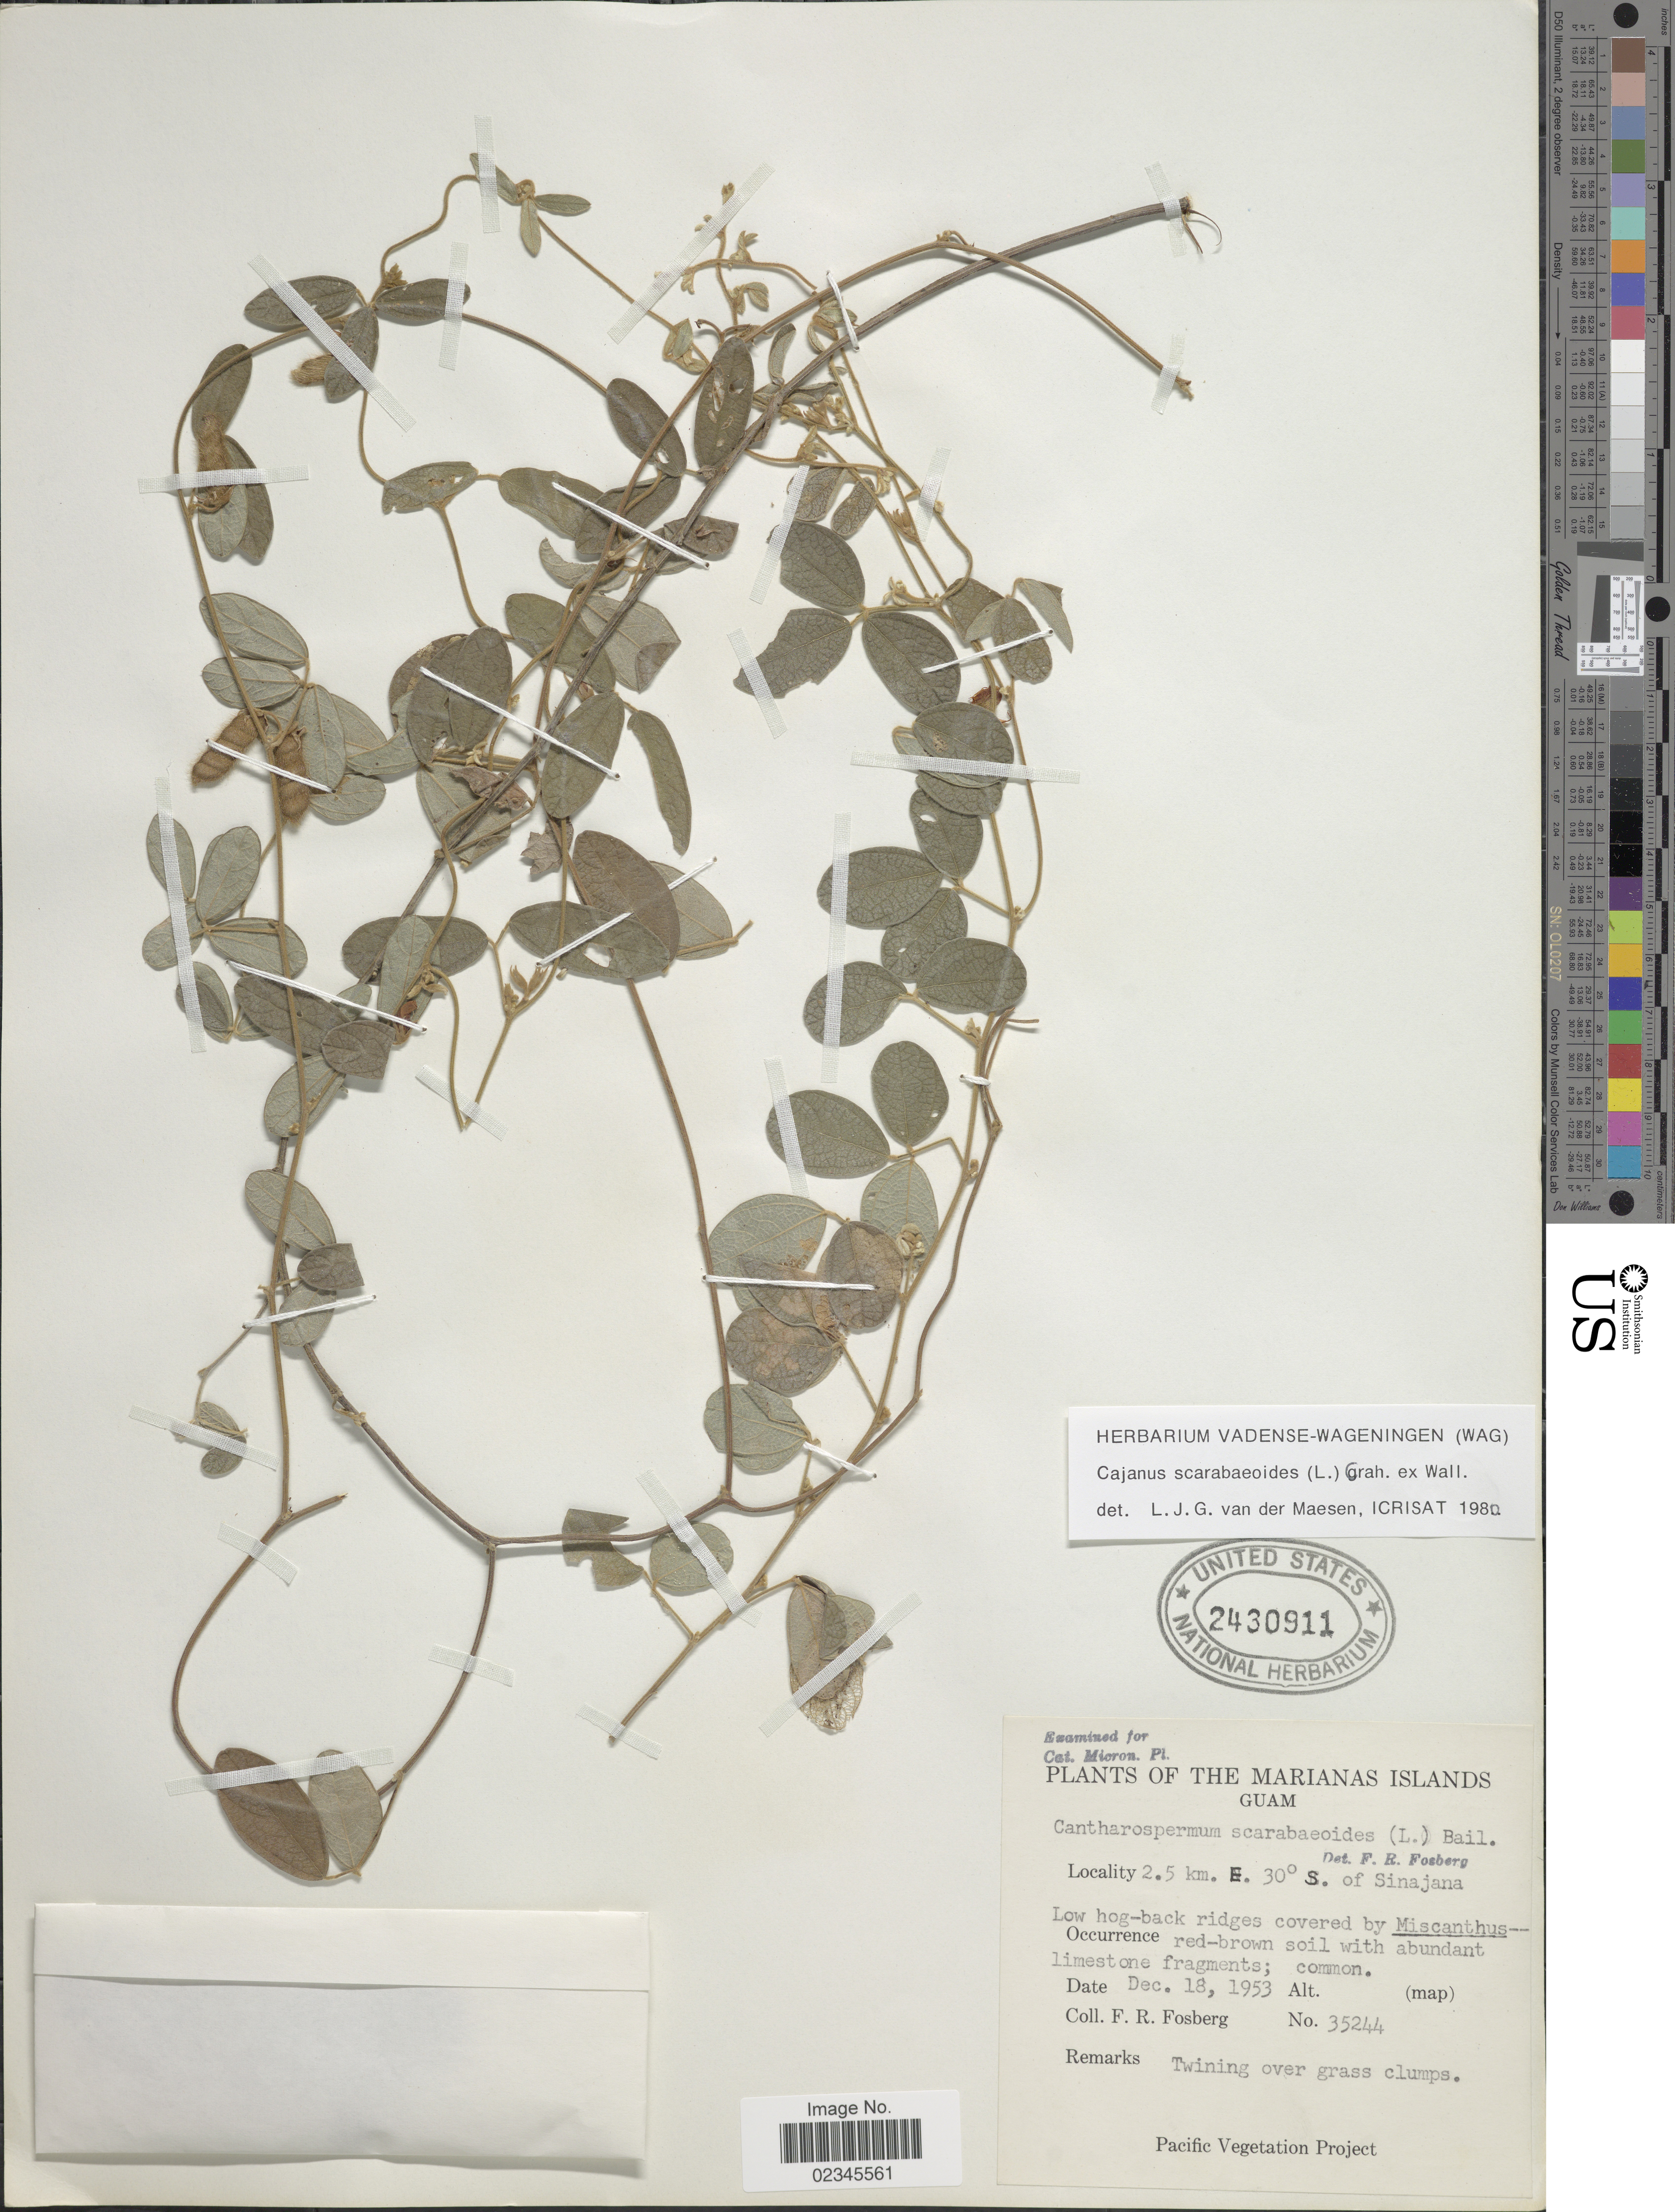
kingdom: Plantae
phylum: Tracheophyta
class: Magnoliopsida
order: Fabales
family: Fabaceae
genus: Cajanus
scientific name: Cajanus scarabaeoides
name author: (L.) Thou. ex Graham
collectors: F. R. Fosberg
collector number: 35244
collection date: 1953-12-18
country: Guam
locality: Marianas Islands. 2.5 km. E. 30º S. of Sinajana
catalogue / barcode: US 2430911